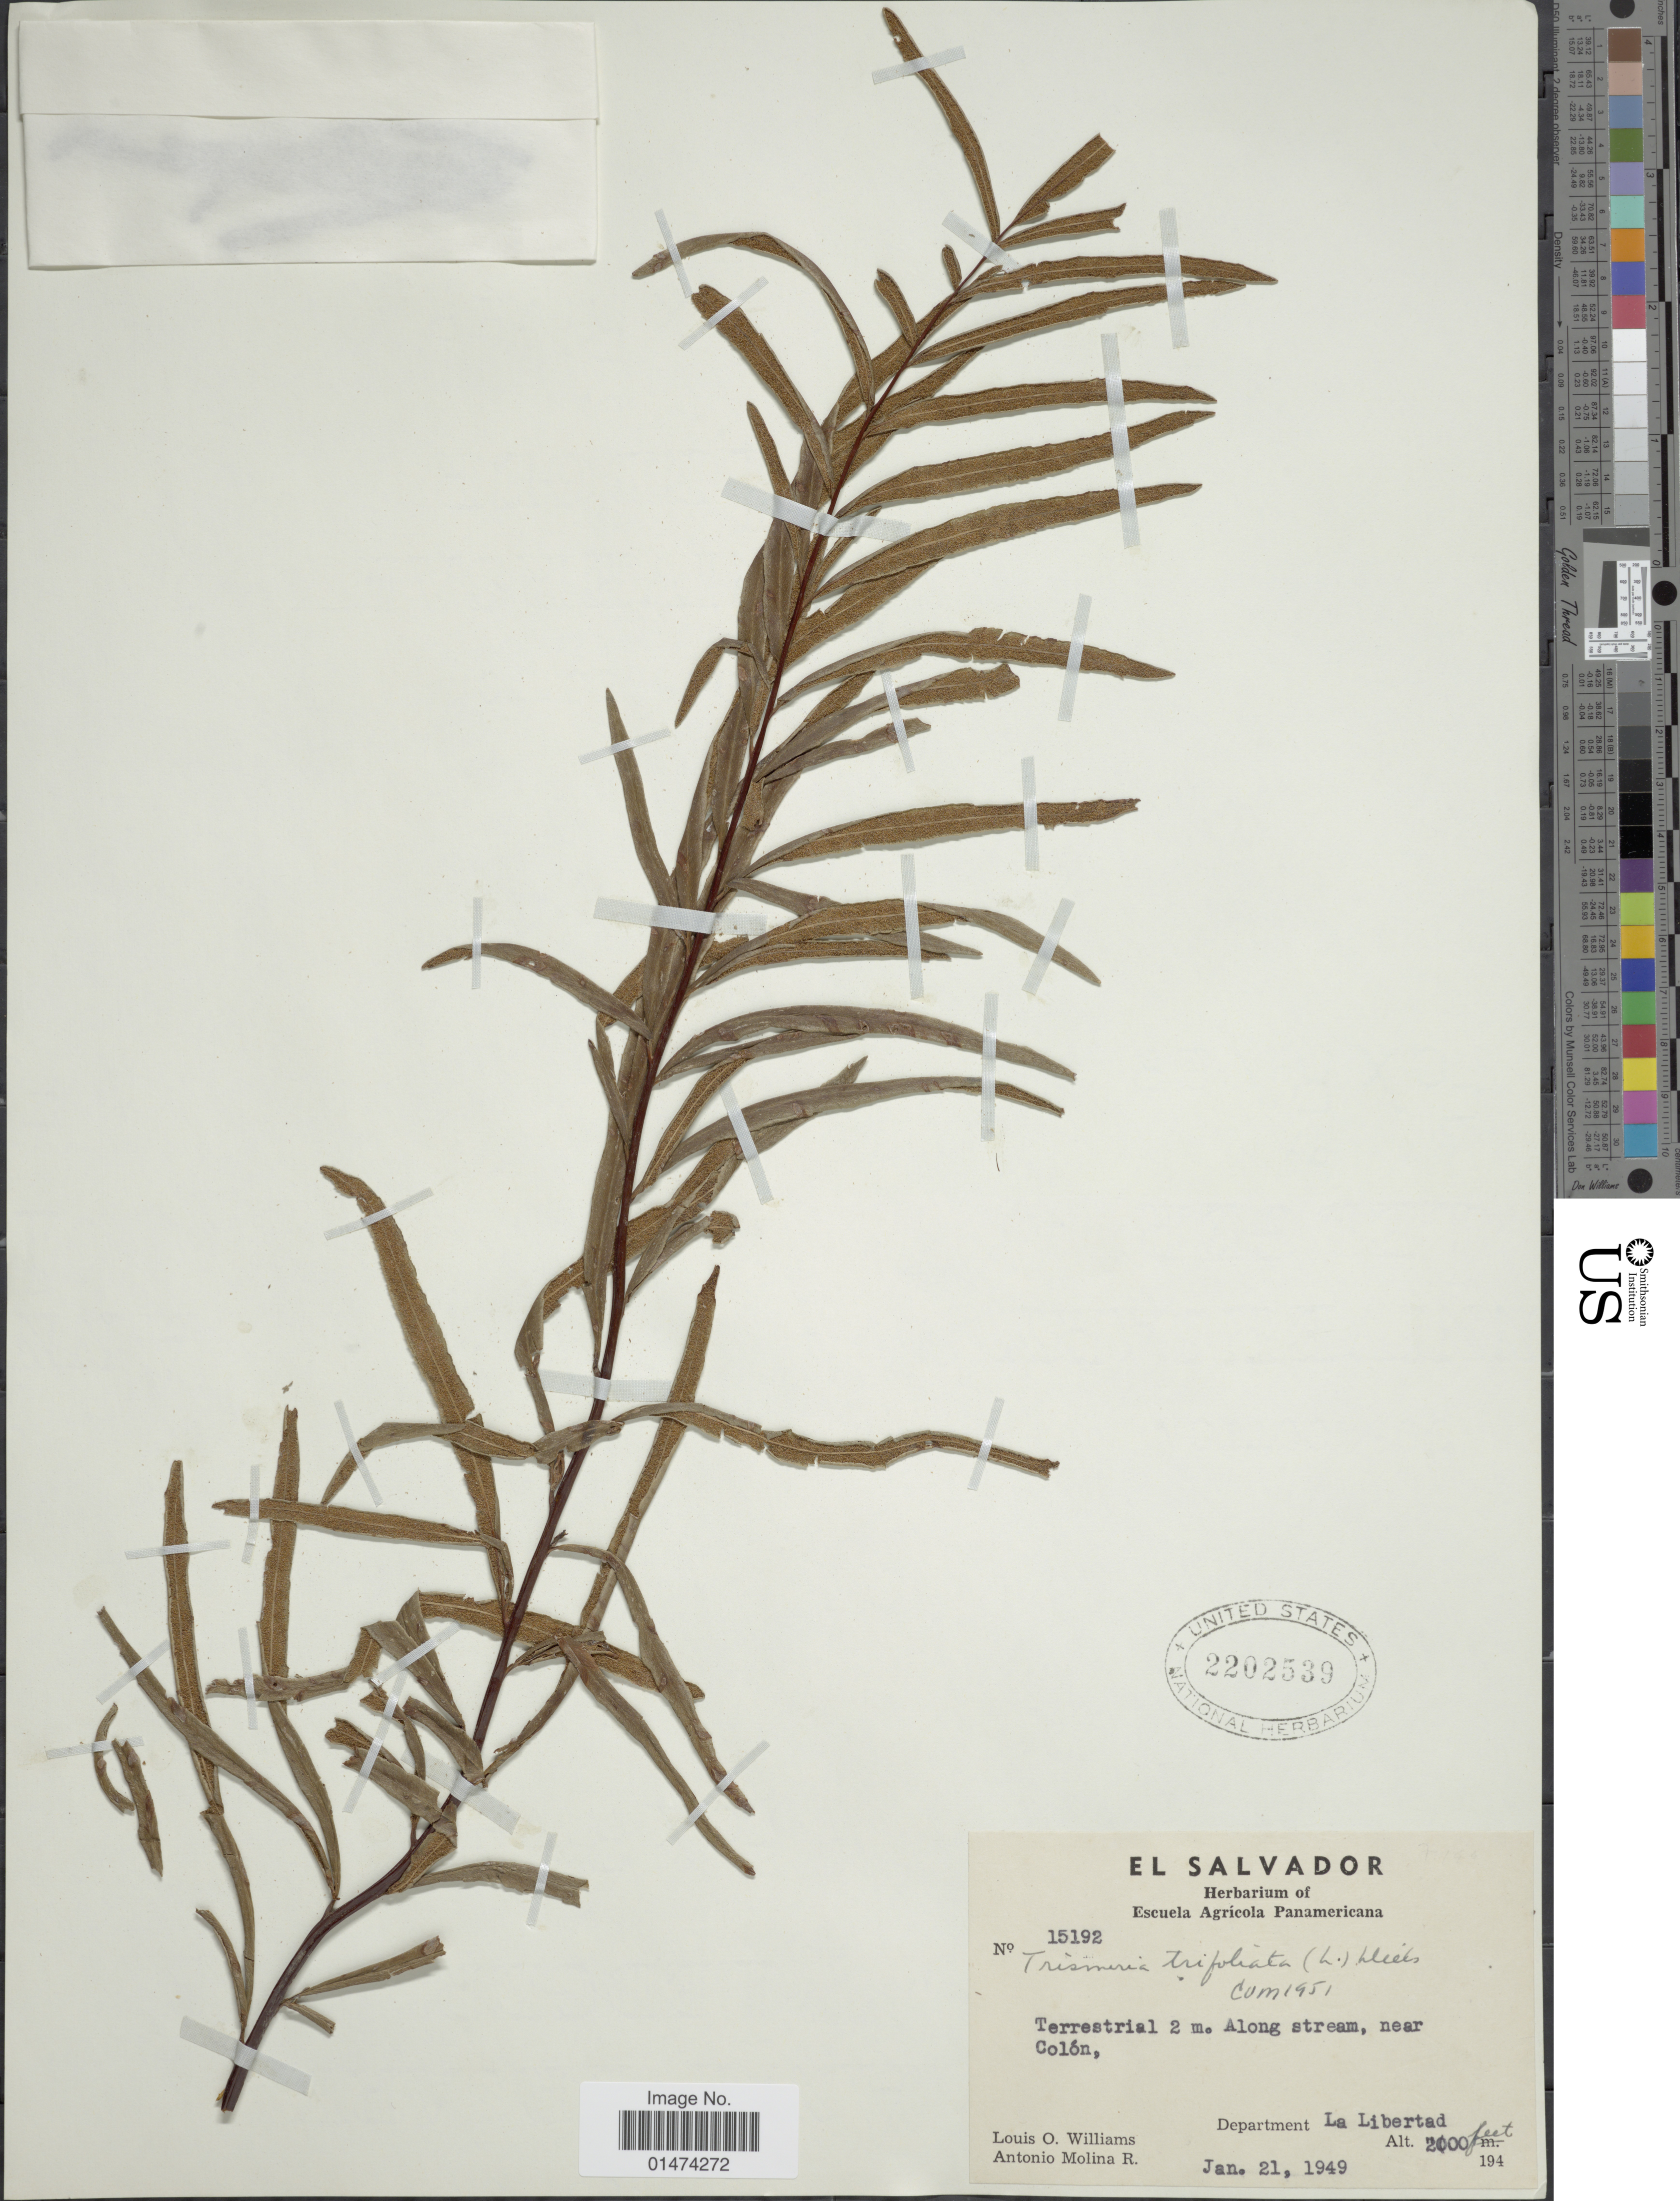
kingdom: Plantae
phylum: Tracheophyta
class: Polypodiopsida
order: Polypodiales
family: Pteridaceae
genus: Pityrogramma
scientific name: Pityrogramma trifoliata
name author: (L.) R.M. Tryon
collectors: L. O. Williams & A. Molina R.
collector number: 15192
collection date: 1949-01-21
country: El Salvador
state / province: La Libertad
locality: Terrestrial 2m. Along stream, near Colon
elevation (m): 610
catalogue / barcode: US 2202539